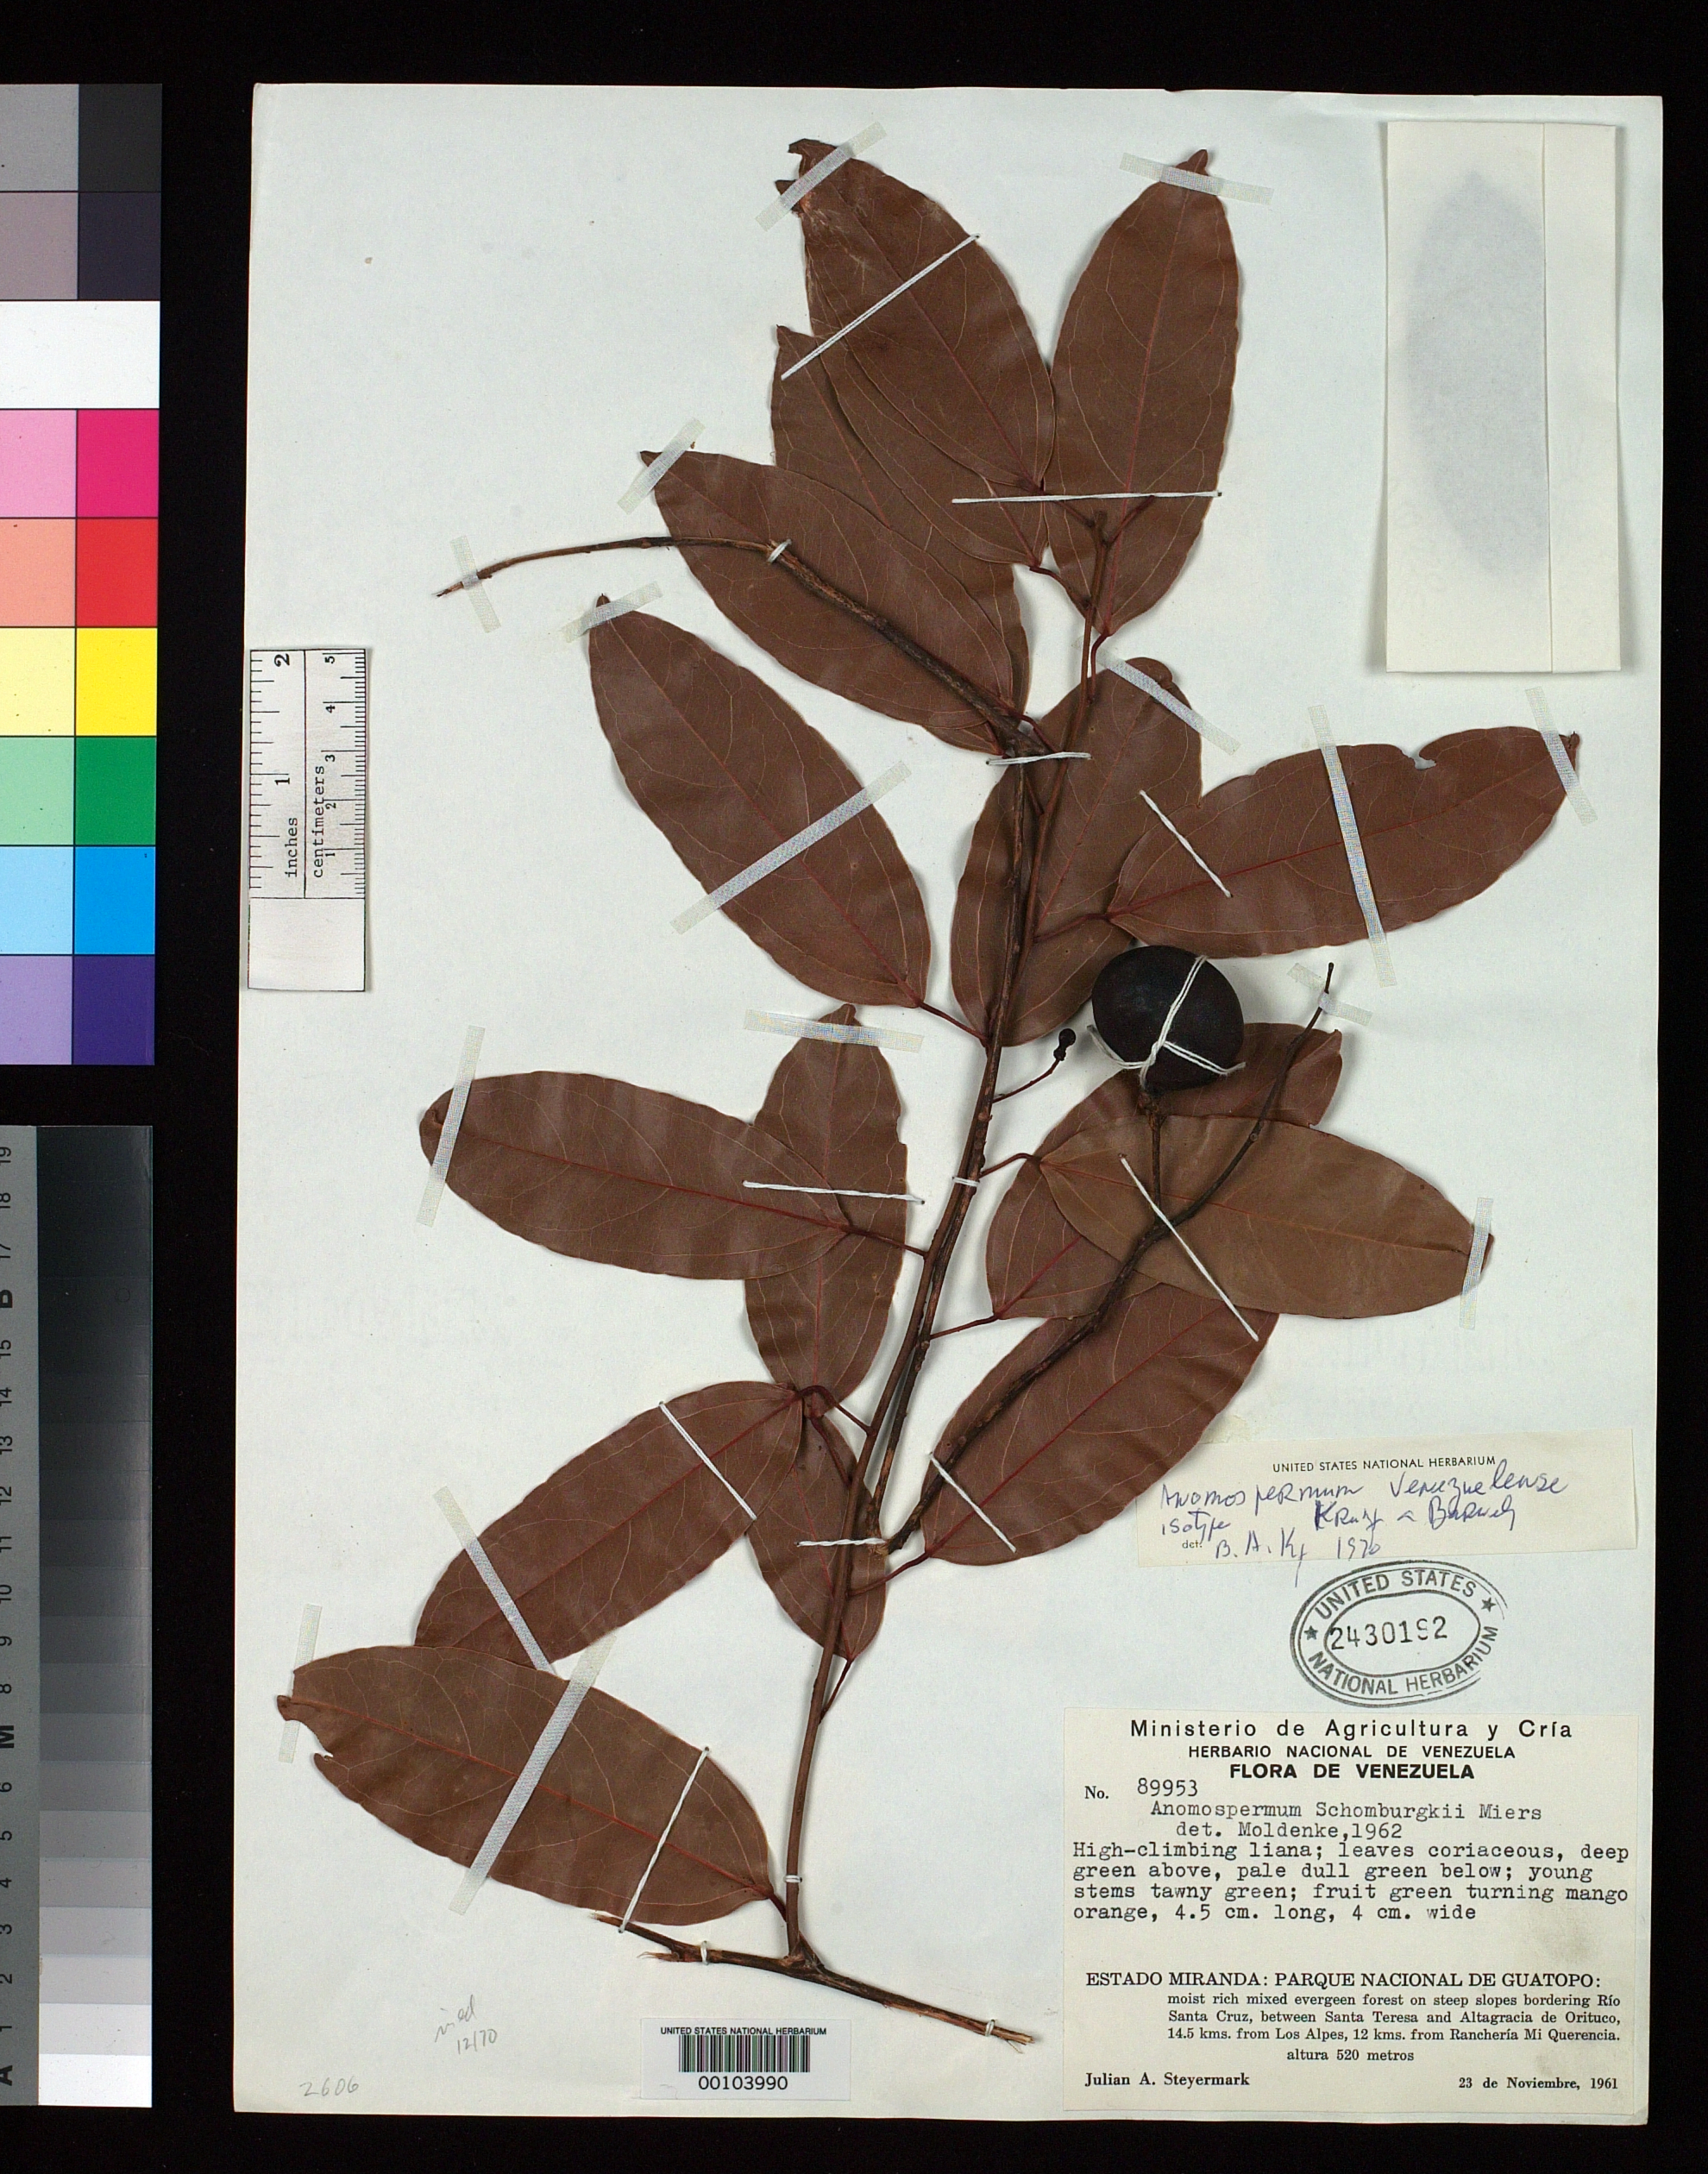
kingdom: Plantae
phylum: Tracheophyta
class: Magnoliopsida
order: Ranunculales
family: Menispermaceae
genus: Anomospermum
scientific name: Anomospermum reticulatum subsp. venezuelense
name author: Krukoff & Barneby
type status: Isotype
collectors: J. Steyermark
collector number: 89953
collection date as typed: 23 Nov 1961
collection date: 1961-11-23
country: Venezuela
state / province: Miranda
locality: Parque Nacional de Guatopo, between Santa Teresa and Altagracia de Oritaco.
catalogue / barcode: US 2430192